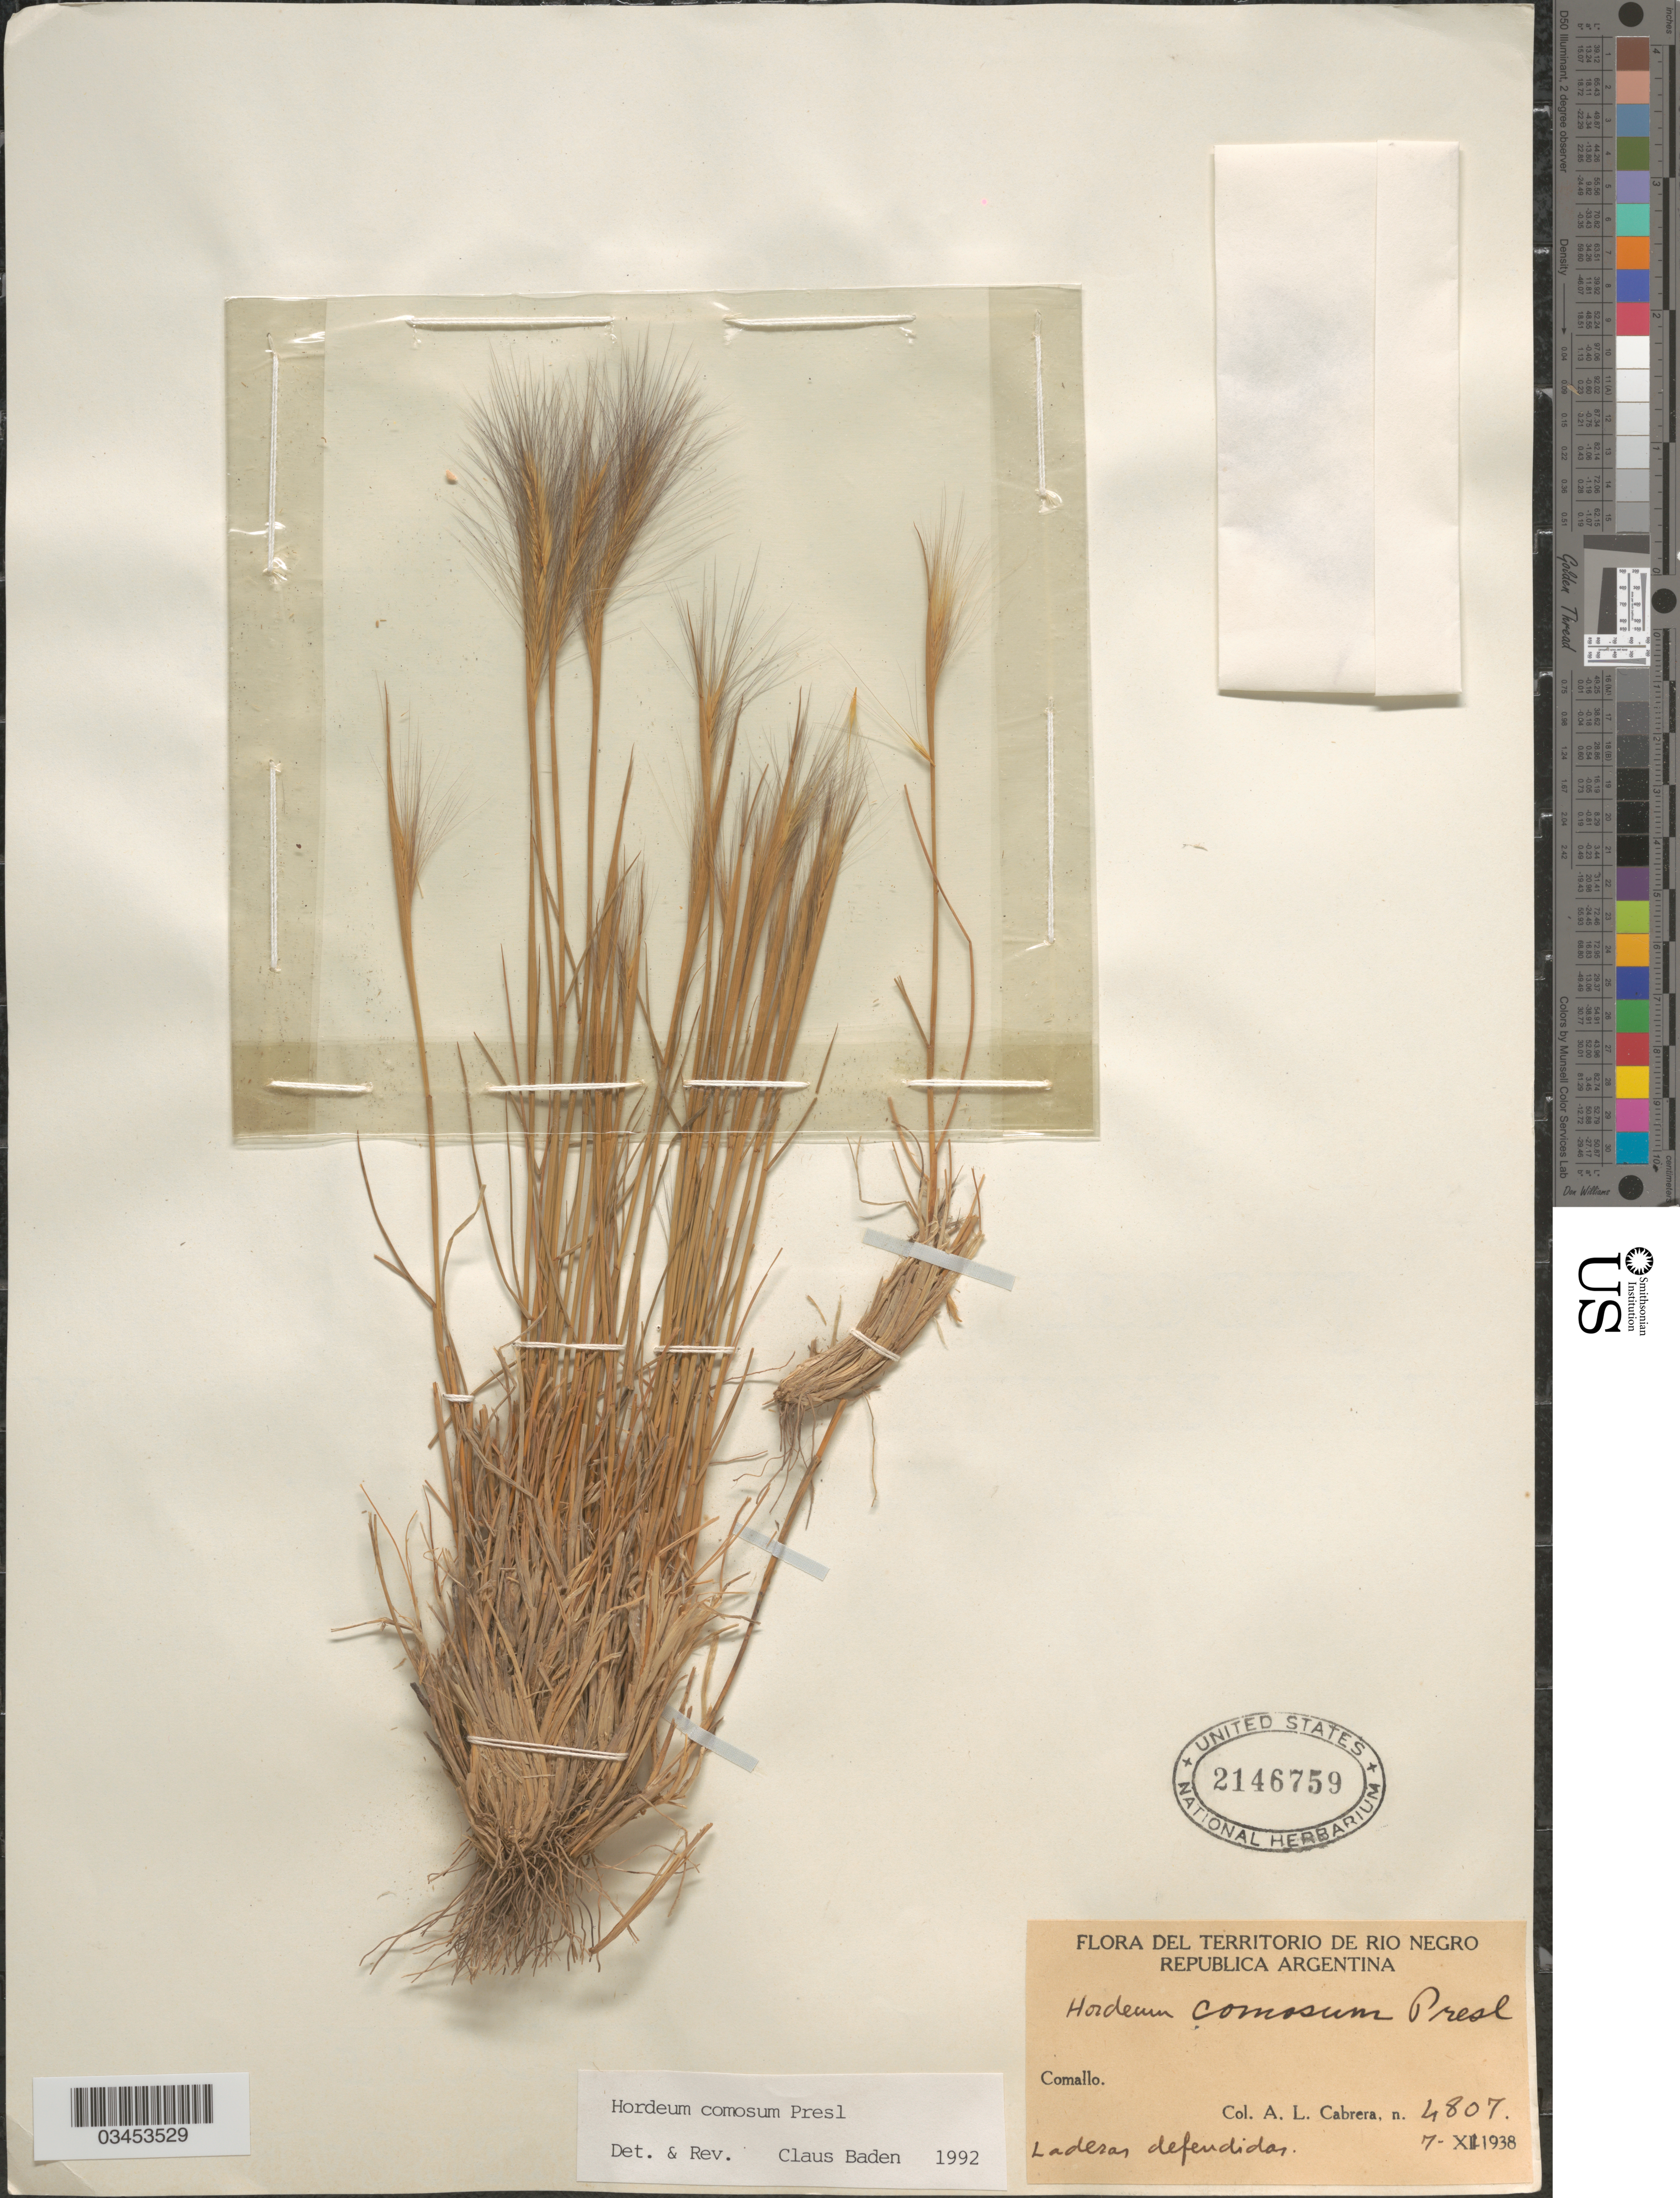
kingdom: Plantae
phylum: Tracheophyta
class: Liliopsida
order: Poales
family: Poaceae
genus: Hordeum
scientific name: Hordeum comosum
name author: J. Presl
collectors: A. L. Cabrera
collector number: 4807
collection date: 1938-12-07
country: Argentina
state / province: Rio Negro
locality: Territorio del Rio Negro. Comallo.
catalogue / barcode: US 2146759